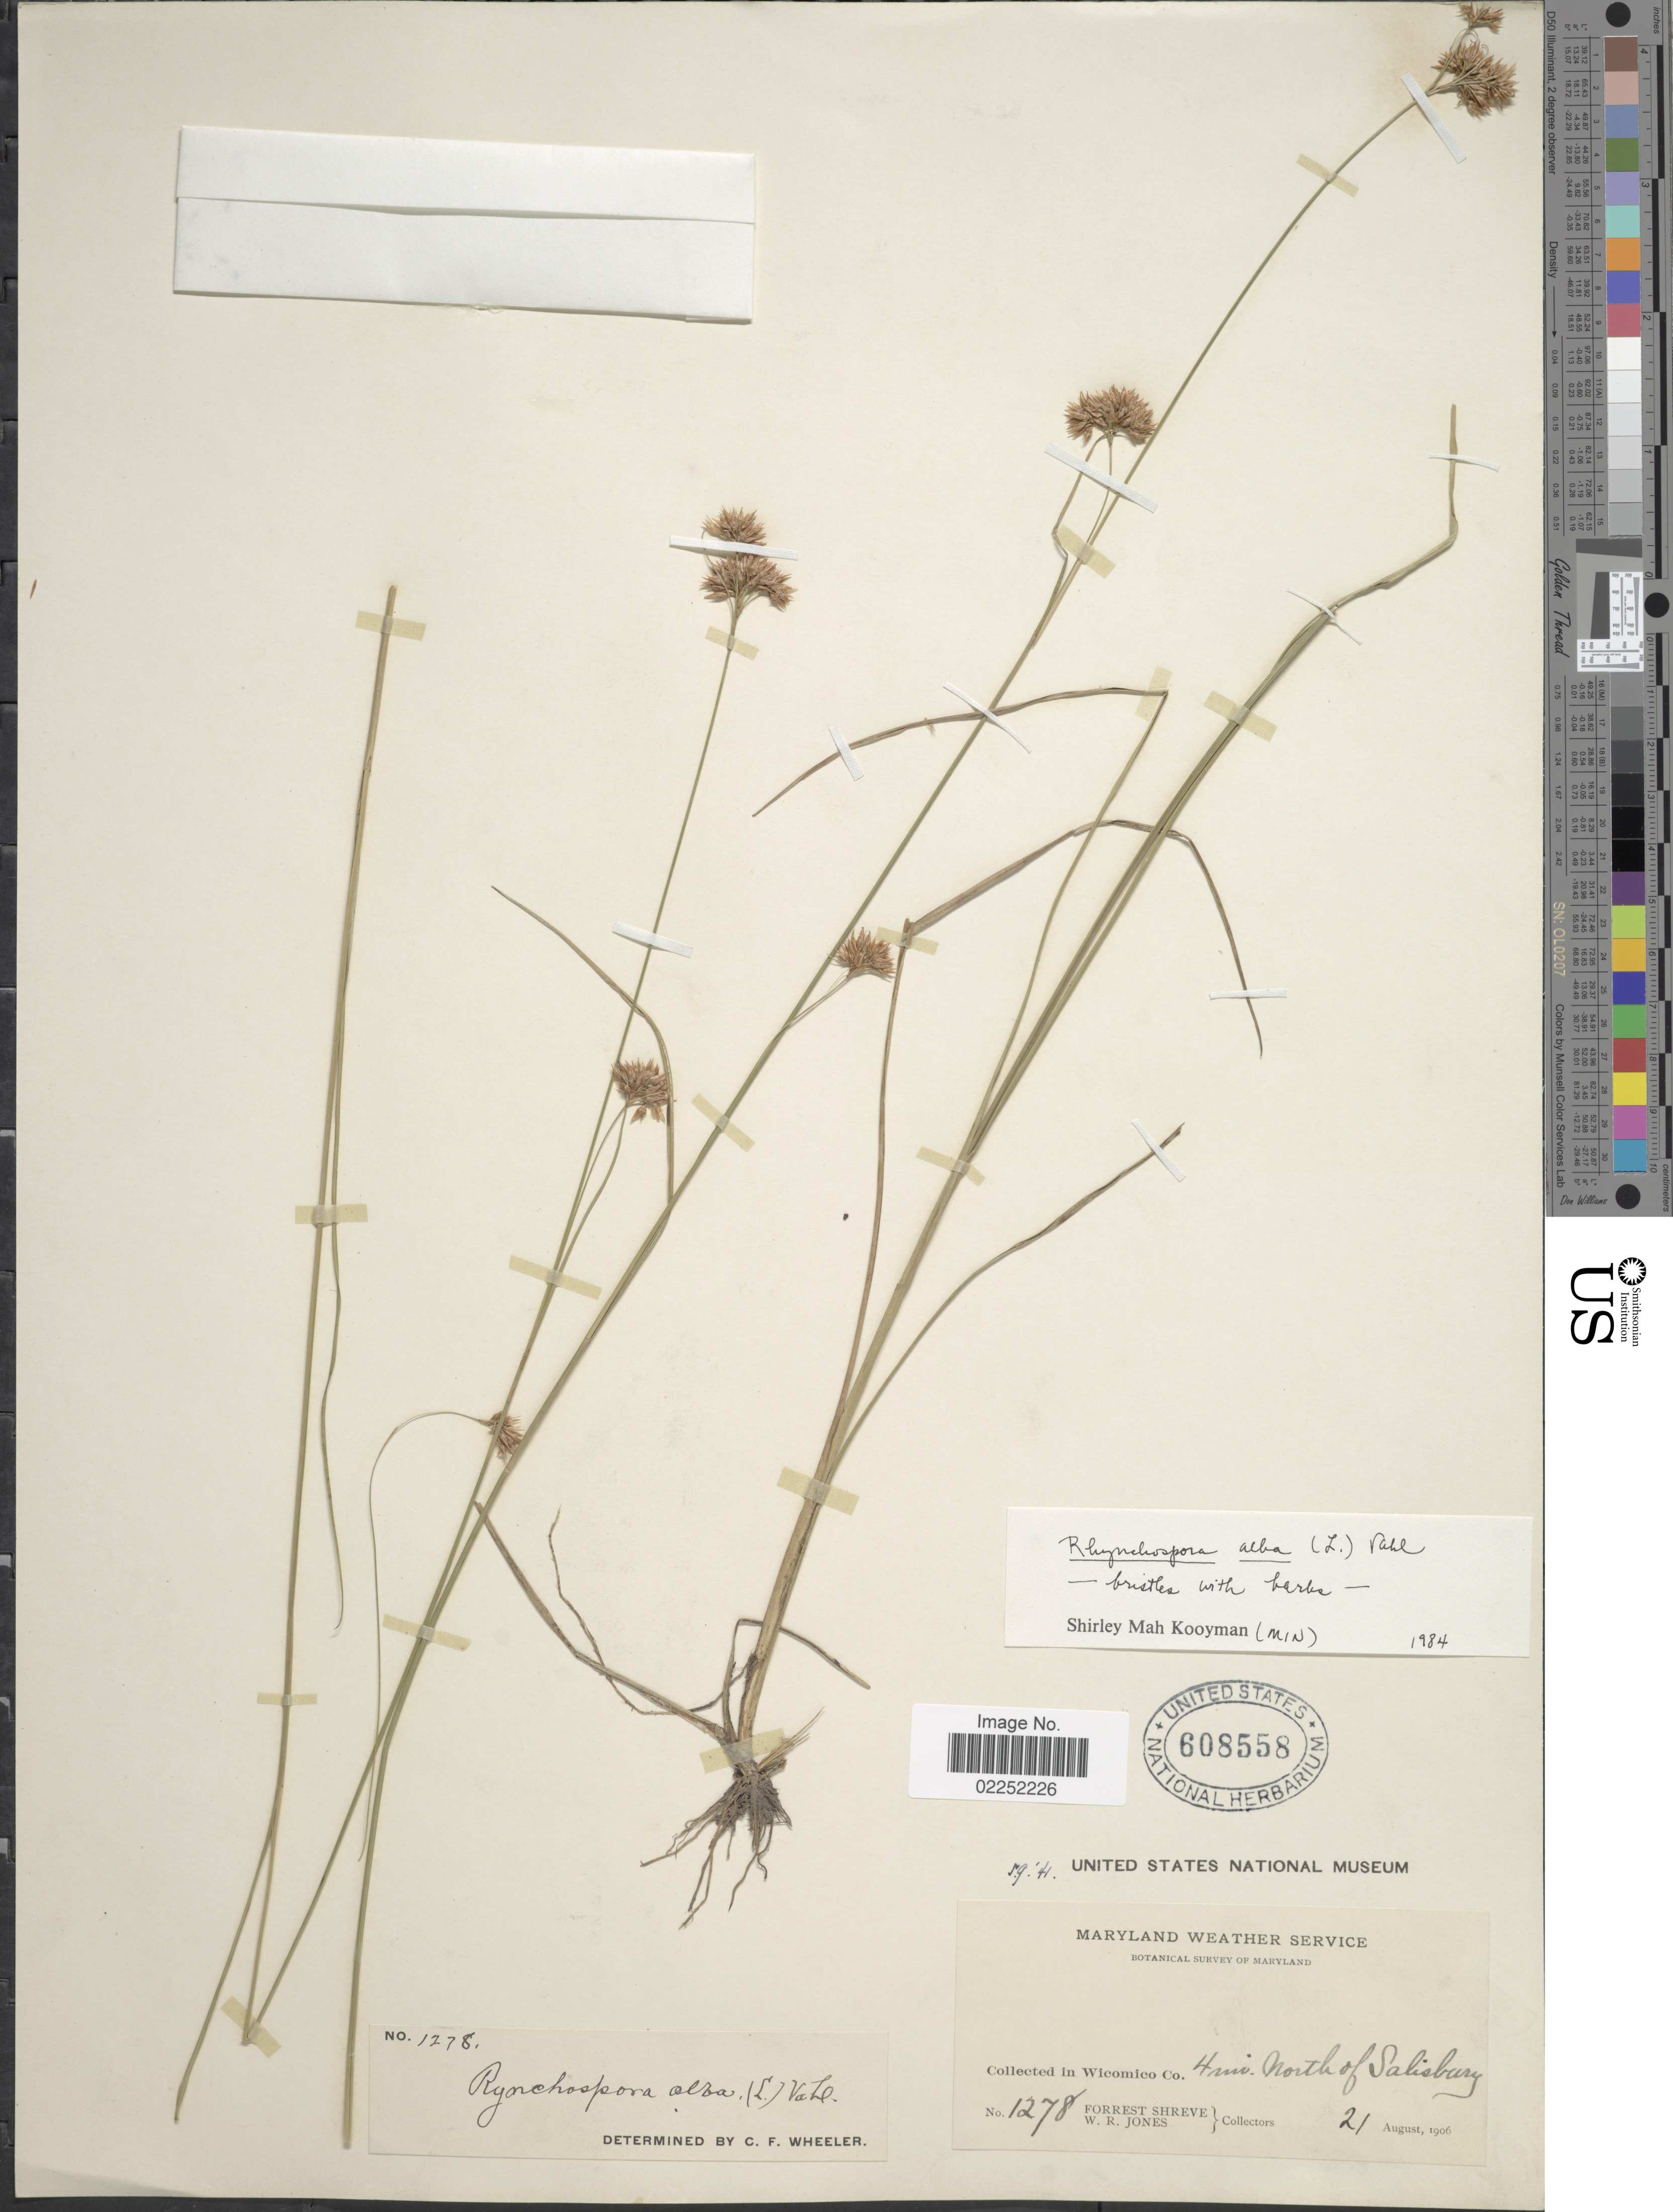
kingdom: Plantae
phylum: Tracheophyta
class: Liliopsida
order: Poales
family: Cyperaceae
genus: Rhynchospora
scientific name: Rhynchospora alba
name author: (L.) Vahl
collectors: F. Shreve & W. R. Jones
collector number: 1278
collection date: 1906-08-21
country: United States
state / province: Maryland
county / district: Wicomico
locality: Maryland Weather Service, In Wicomico Co. 4 mi North of Salisburg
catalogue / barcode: US 608558